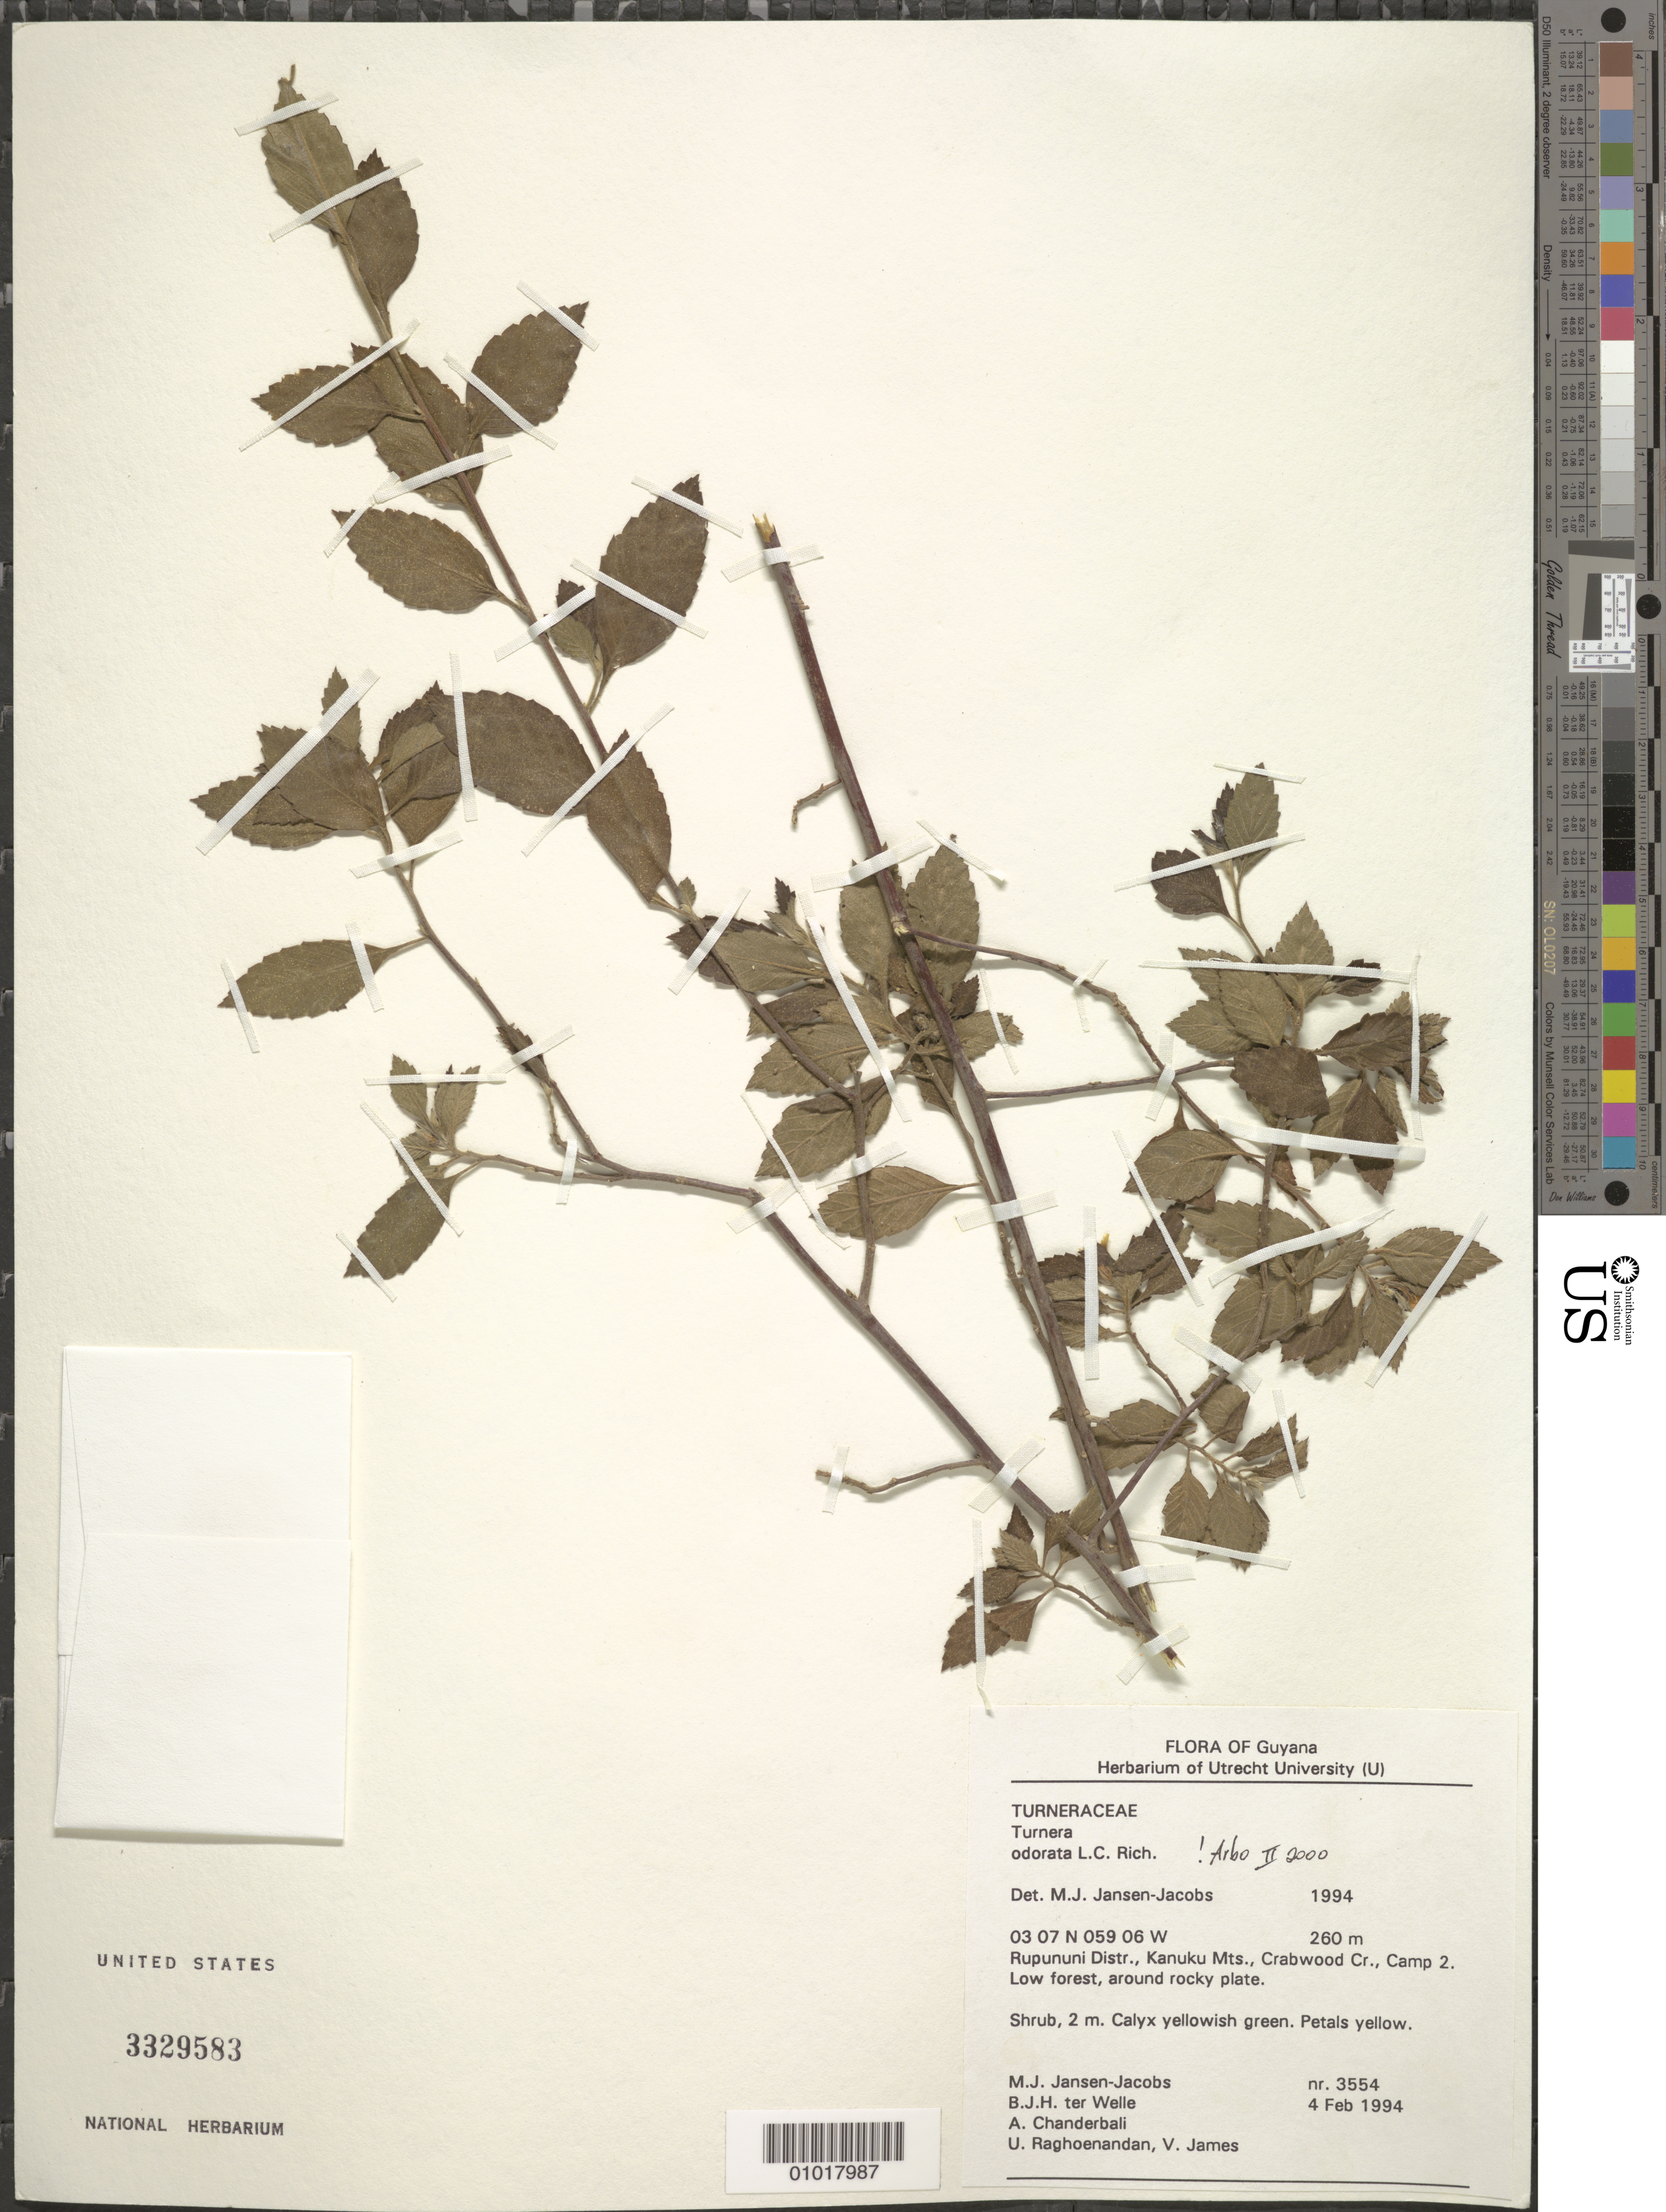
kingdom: Plantae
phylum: Tracheophyta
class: Magnoliopsida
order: Malpighiales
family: Turneraceae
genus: Turnera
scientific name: Turnera odorata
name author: Rich.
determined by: Arbo, M. M.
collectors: M. J. Jansen-Jacobs, B. Welle, A. S. Chanderbali, U. Raghoenandan & V. James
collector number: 3554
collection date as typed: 4-Feb-94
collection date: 1994-02-04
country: Guyana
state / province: U. Takutu-U. Essequibo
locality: Crabwood Cr., Camp 2, Kanuku Mts., Rupununi District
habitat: Low forest, around rocky plate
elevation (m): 260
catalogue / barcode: US 3329583